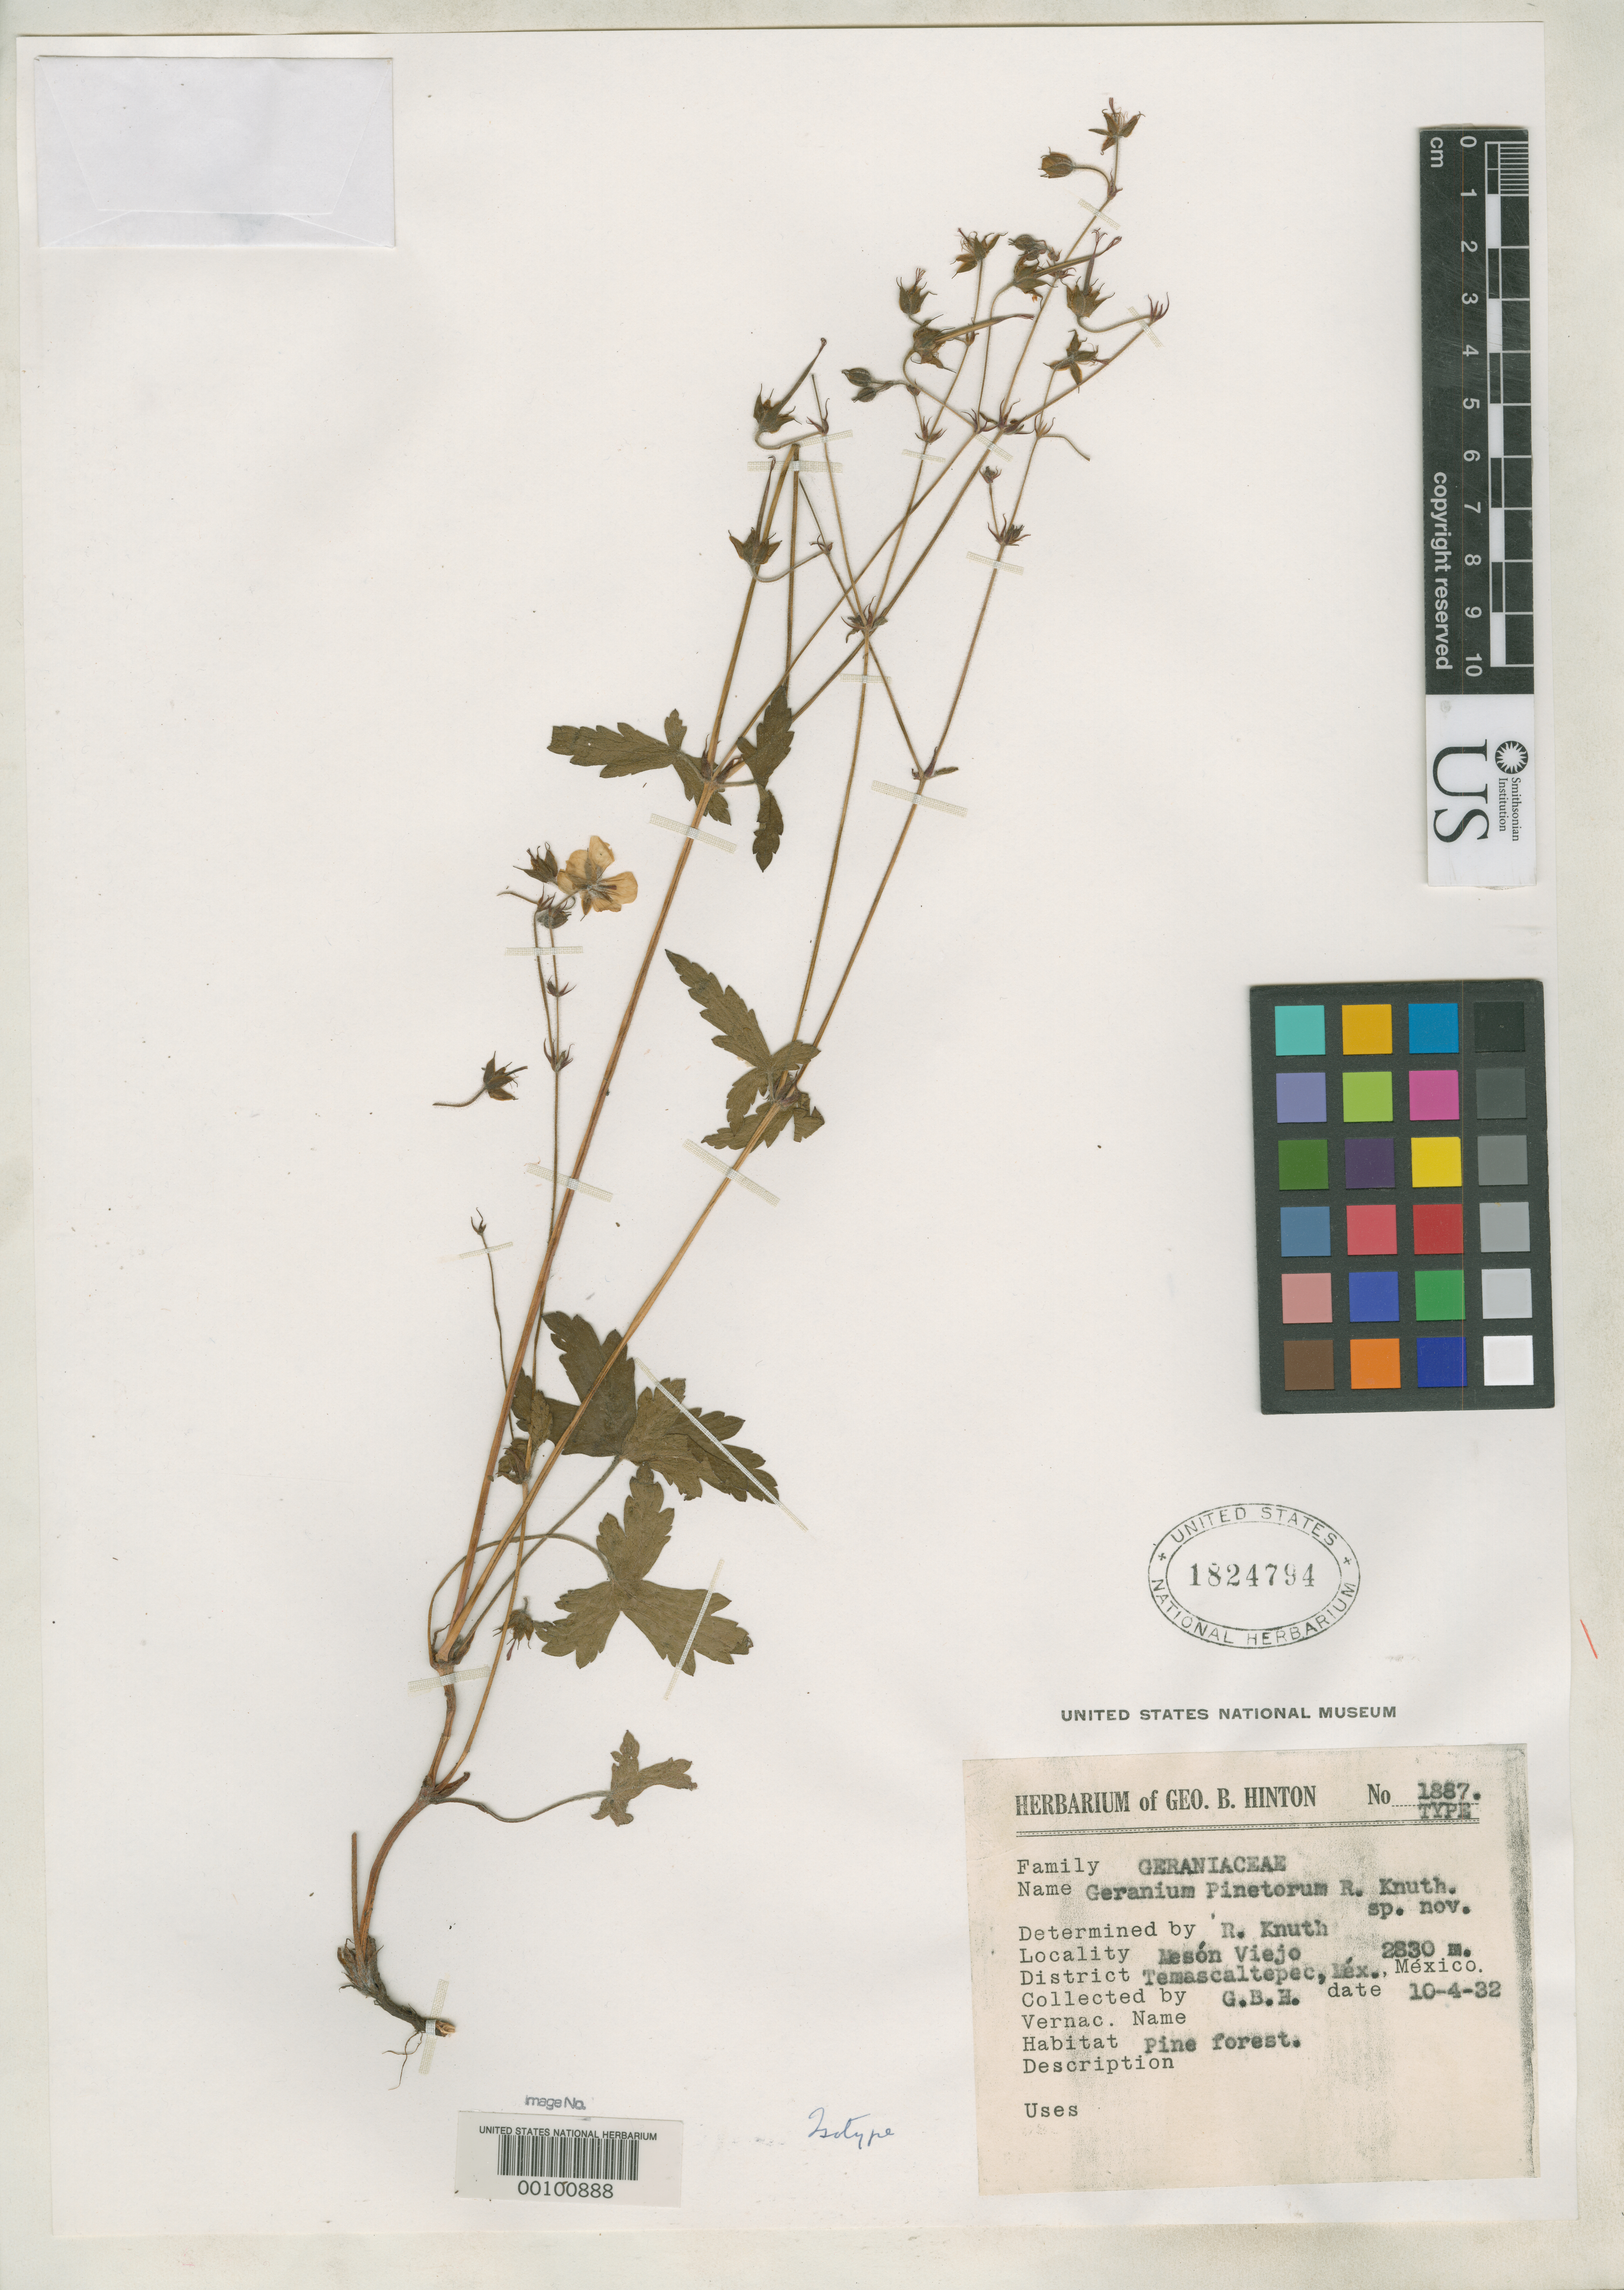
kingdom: Plantae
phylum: Tracheophyta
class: Magnoliopsida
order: Geraniales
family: Geraniaceae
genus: Geranium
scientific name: Geranium pinetorum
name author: R. Knuth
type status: Isotype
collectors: G. B. Hinton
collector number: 1887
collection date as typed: Oct 1932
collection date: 1932-10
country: Mexico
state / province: México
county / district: Temascaltepec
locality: Meson Viejo.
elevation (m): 2830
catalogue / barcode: US 1824794